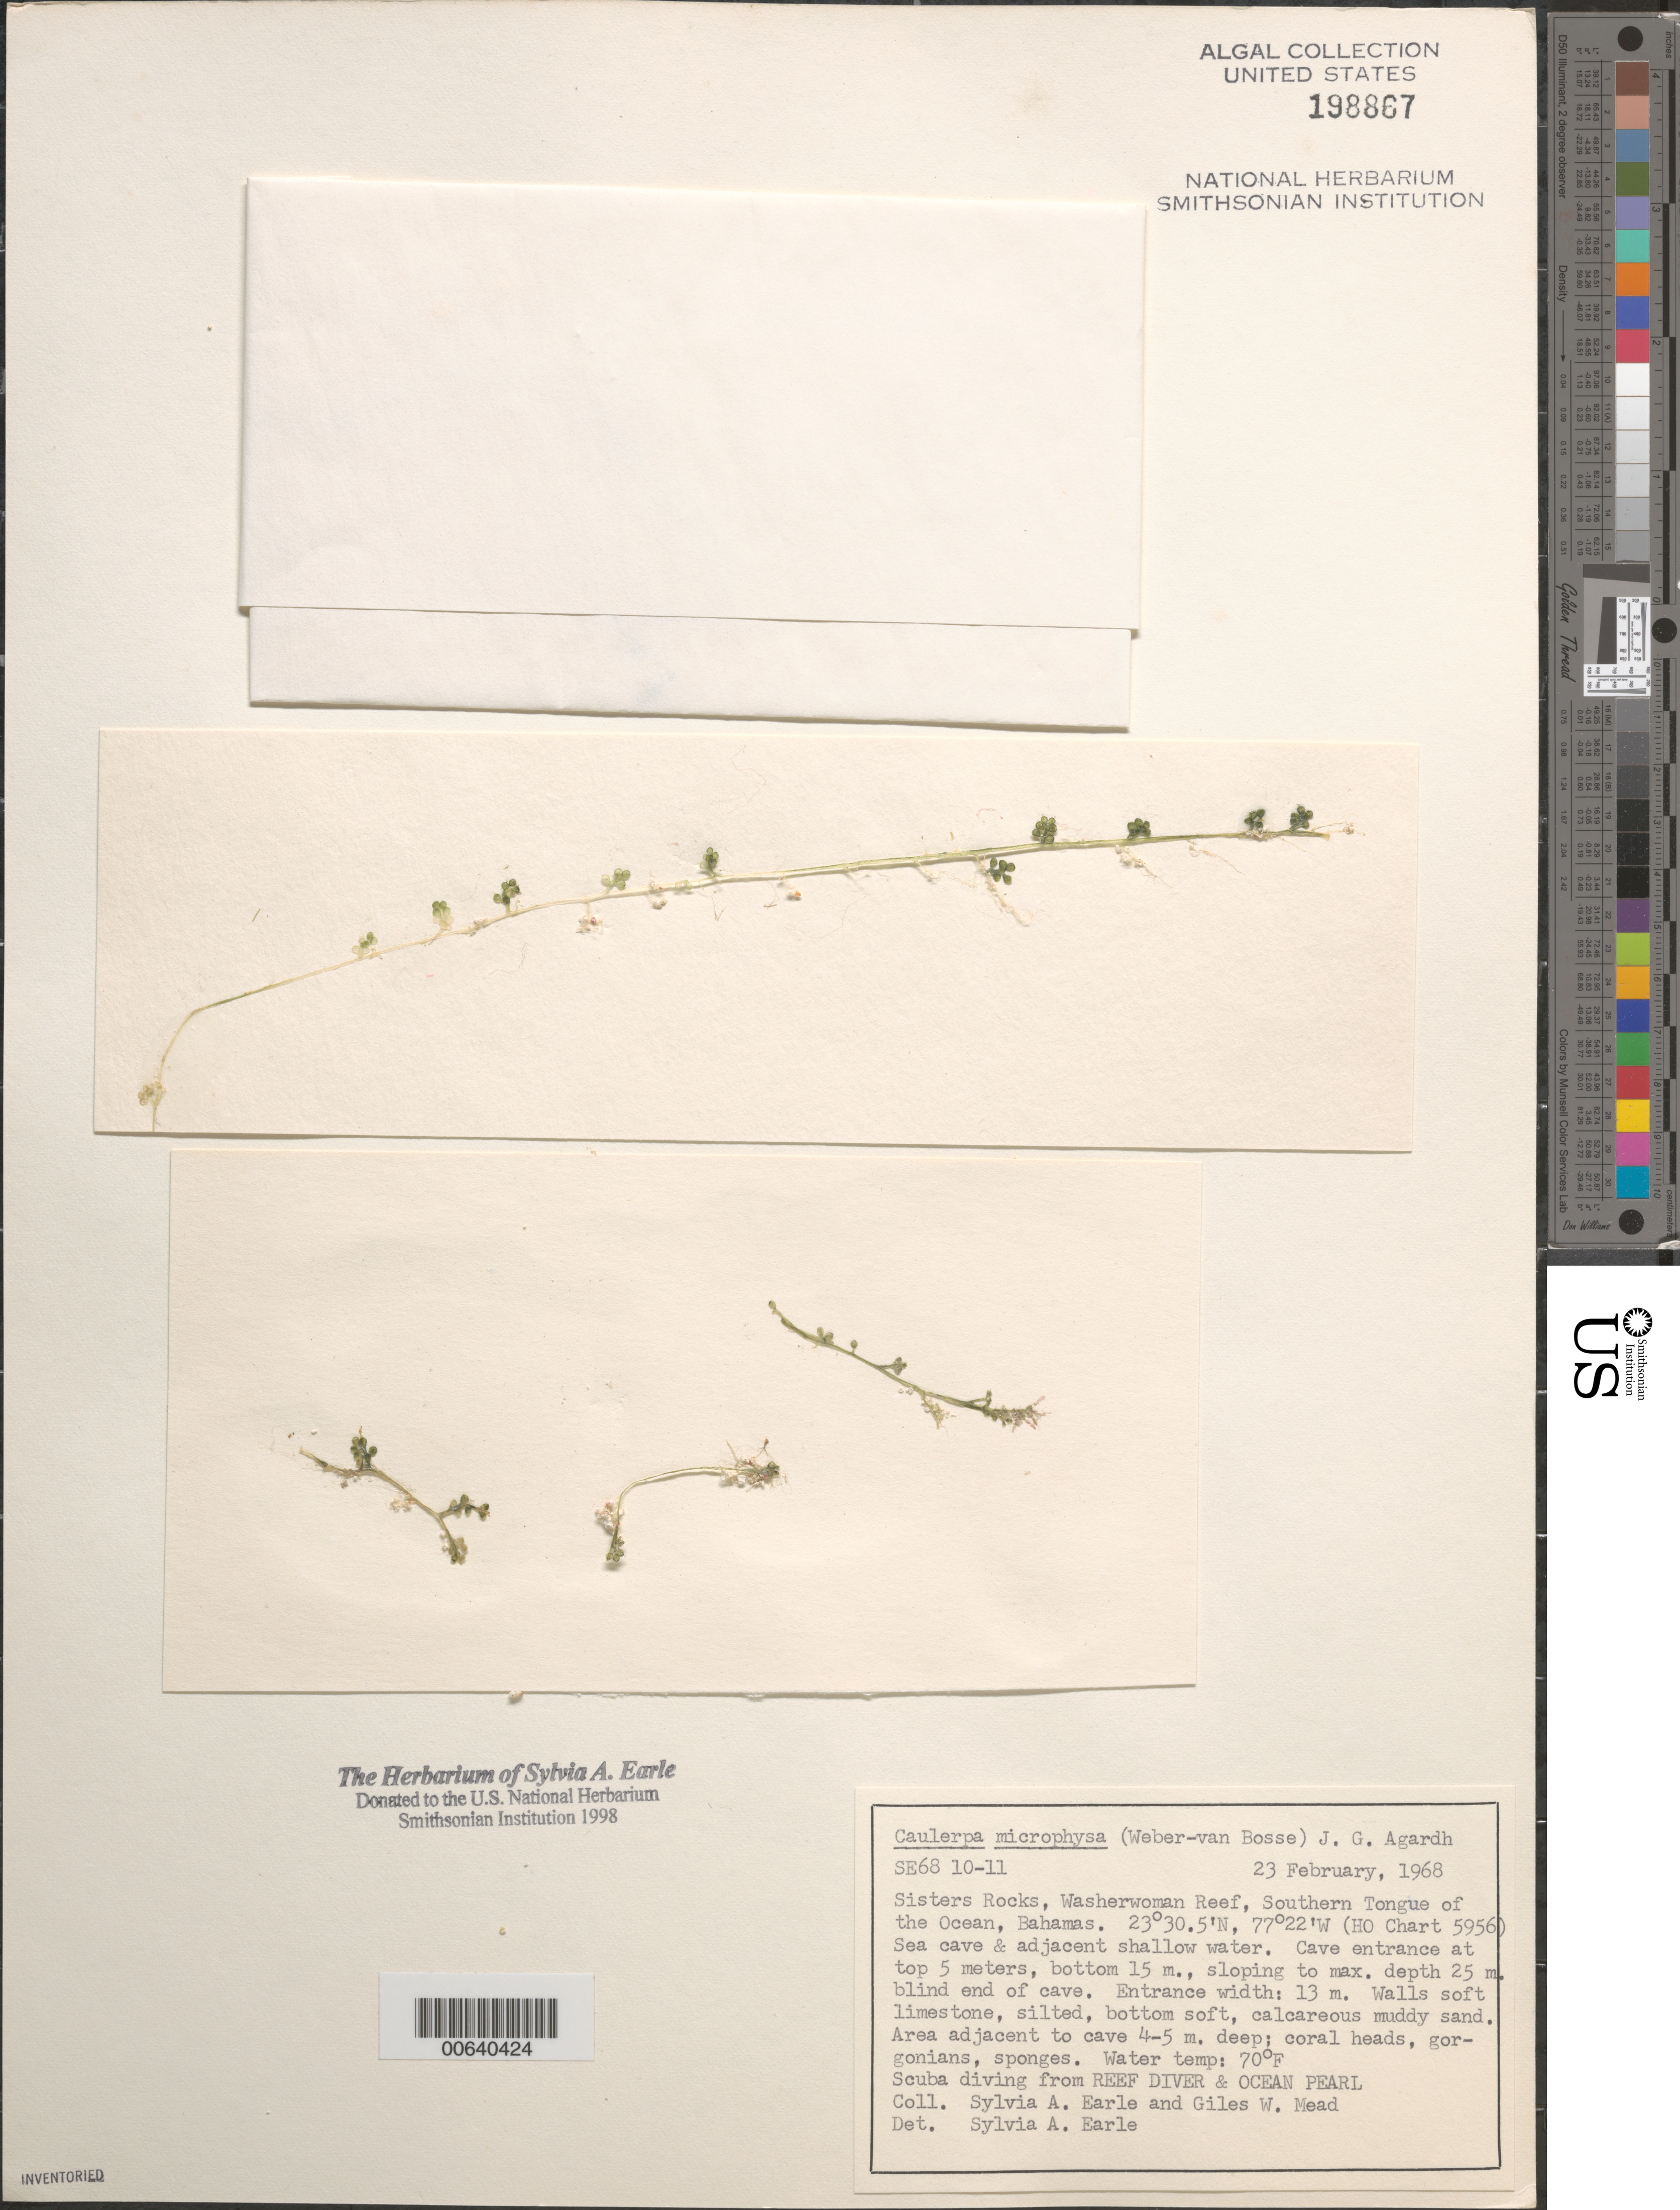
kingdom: Plantae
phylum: Chlorophyta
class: Ulvophyceae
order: Bryopsidales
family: Caulerpaceae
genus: Caulerpa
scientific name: Caulerpa microphysa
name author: (Weber Bosse) Feldmann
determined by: Earle, S. A.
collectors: S. A. Earle & G. W. Mead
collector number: Se 6810-11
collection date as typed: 23 Feb 1968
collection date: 1968-02-23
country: Bahamas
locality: Sisters Rocks, Washerwoman Reef, Southern Tongue of the Ocean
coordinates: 23 39.5' N, 77 22' W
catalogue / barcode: US 198867